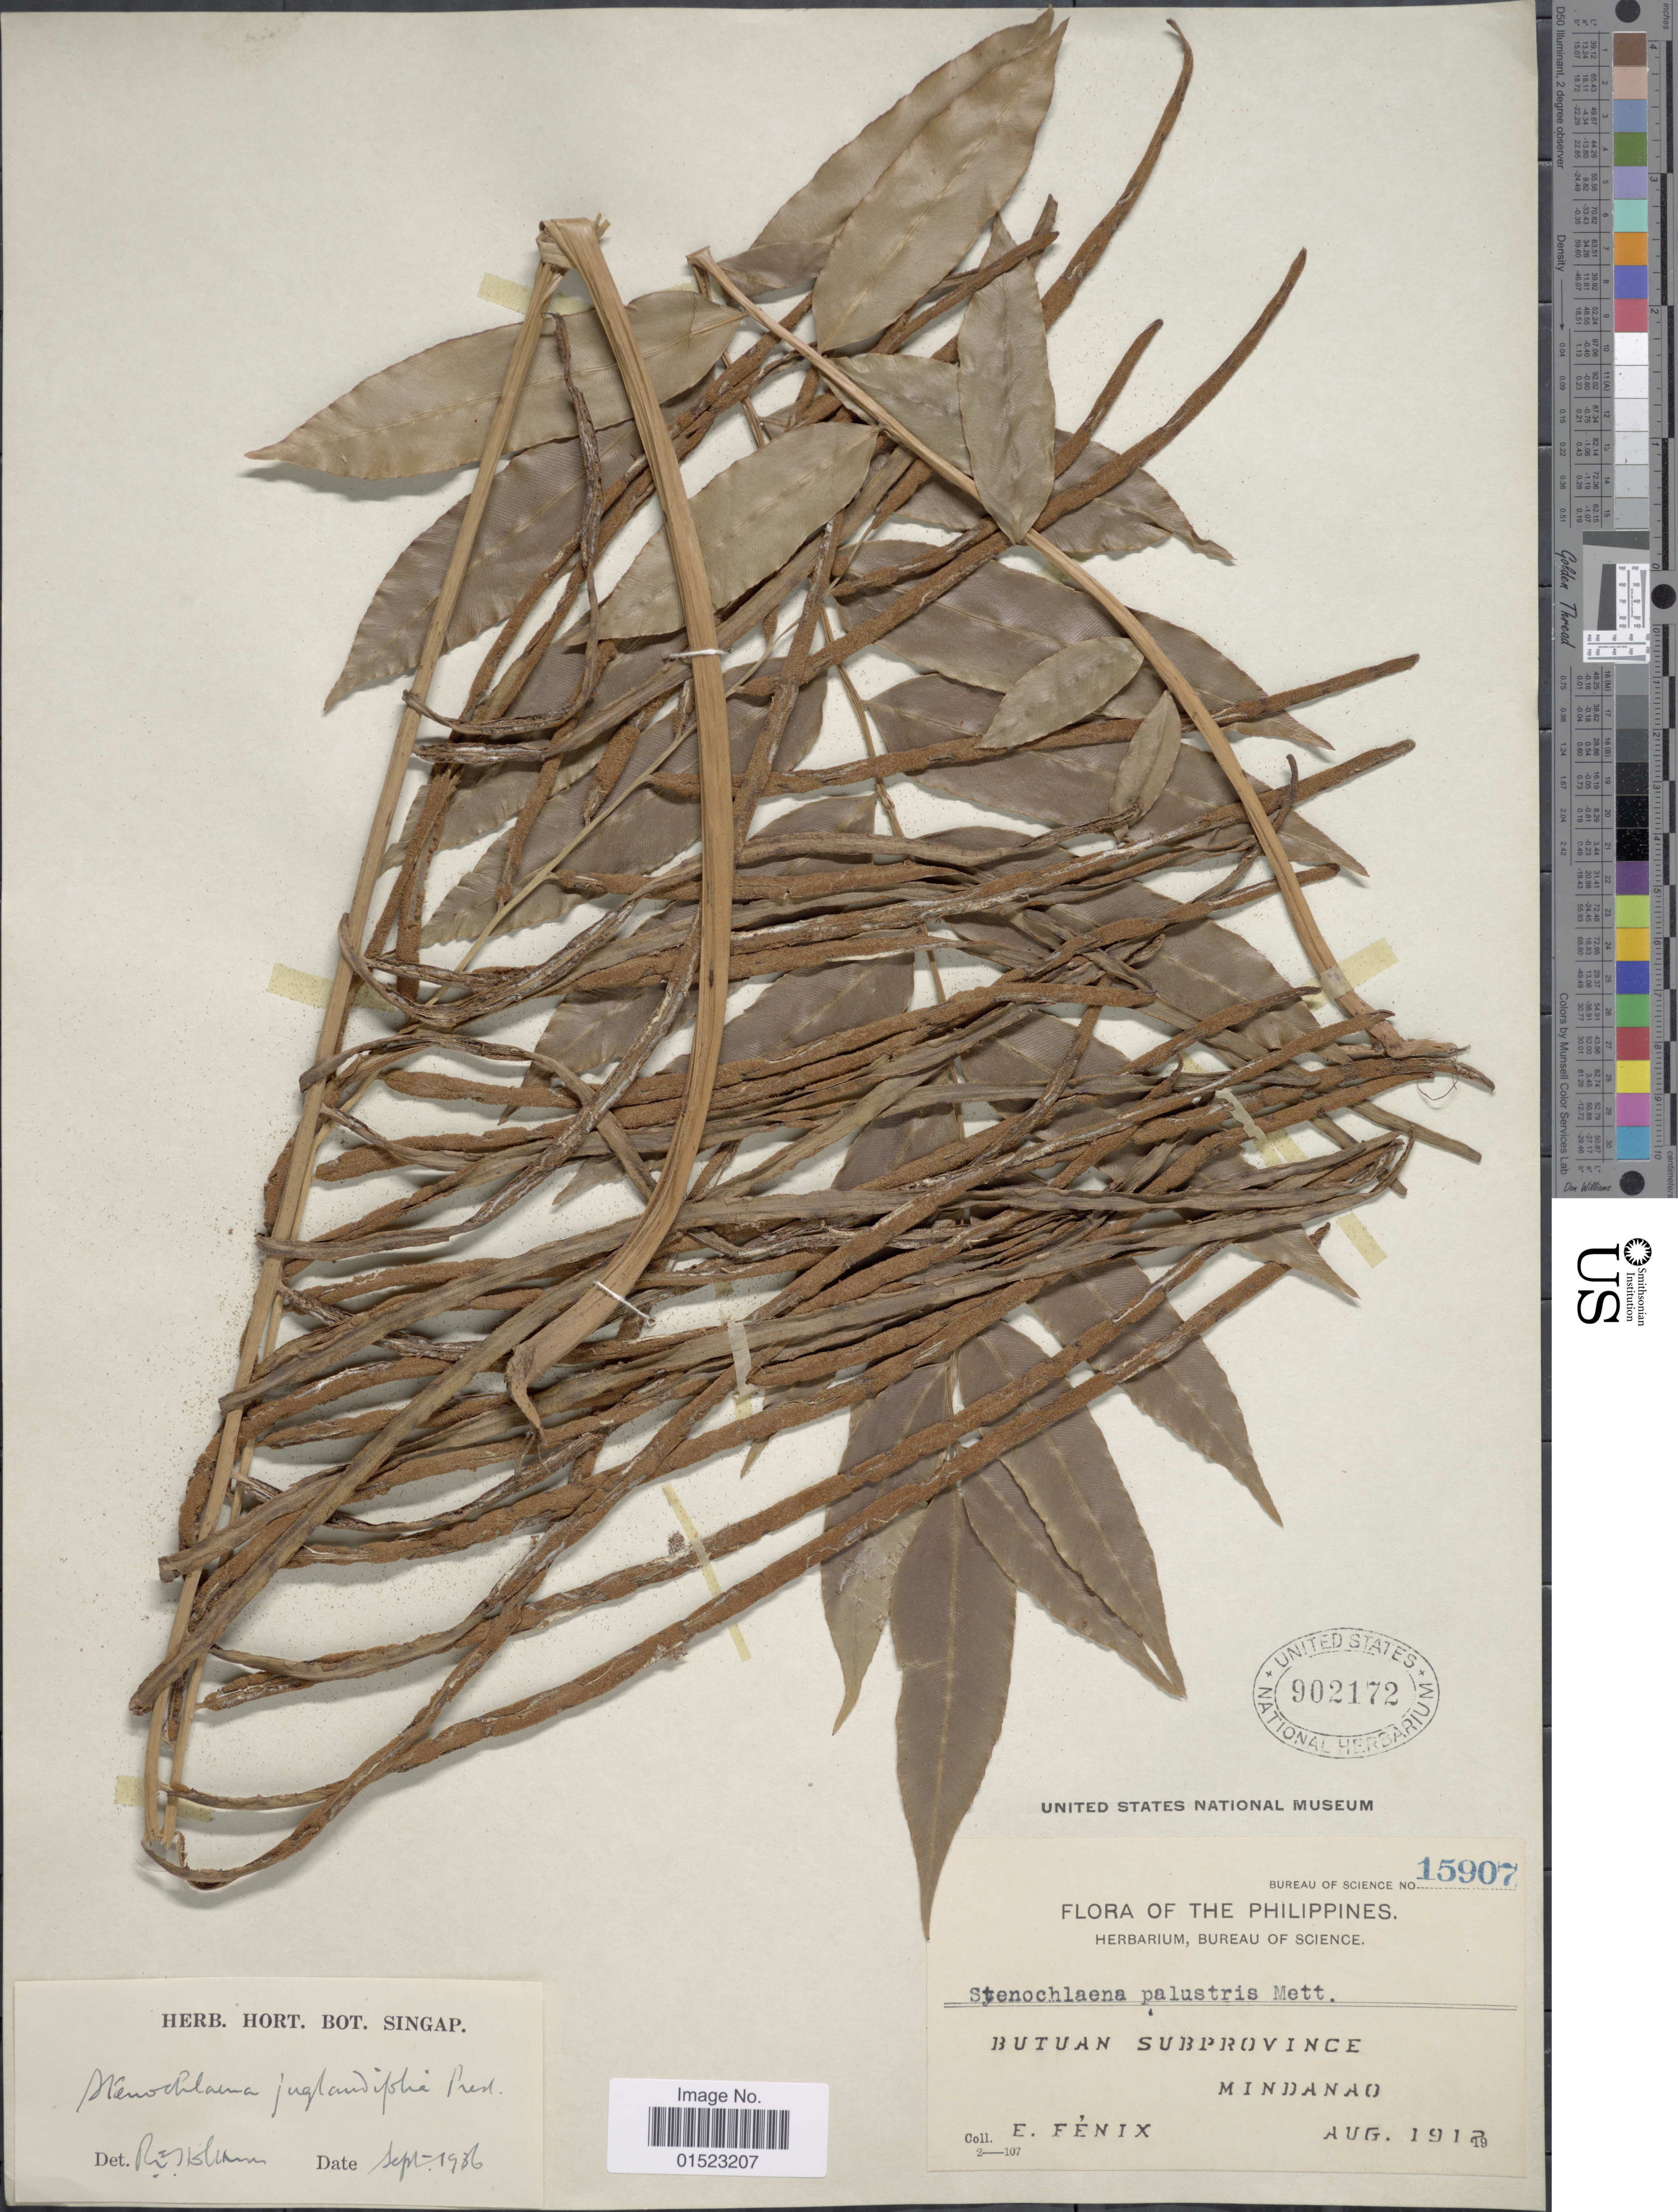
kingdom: Plantae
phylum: Tracheophyta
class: Polypodiopsida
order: Polypodiales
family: Blechnaceae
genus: Stenochlaena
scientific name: Stenochlaena milnei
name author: Underw.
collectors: E. Fenix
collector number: Bureau of Science 15907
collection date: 1912-08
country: Philippines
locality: Butuan Subprovince, Mindanao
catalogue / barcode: US 902172